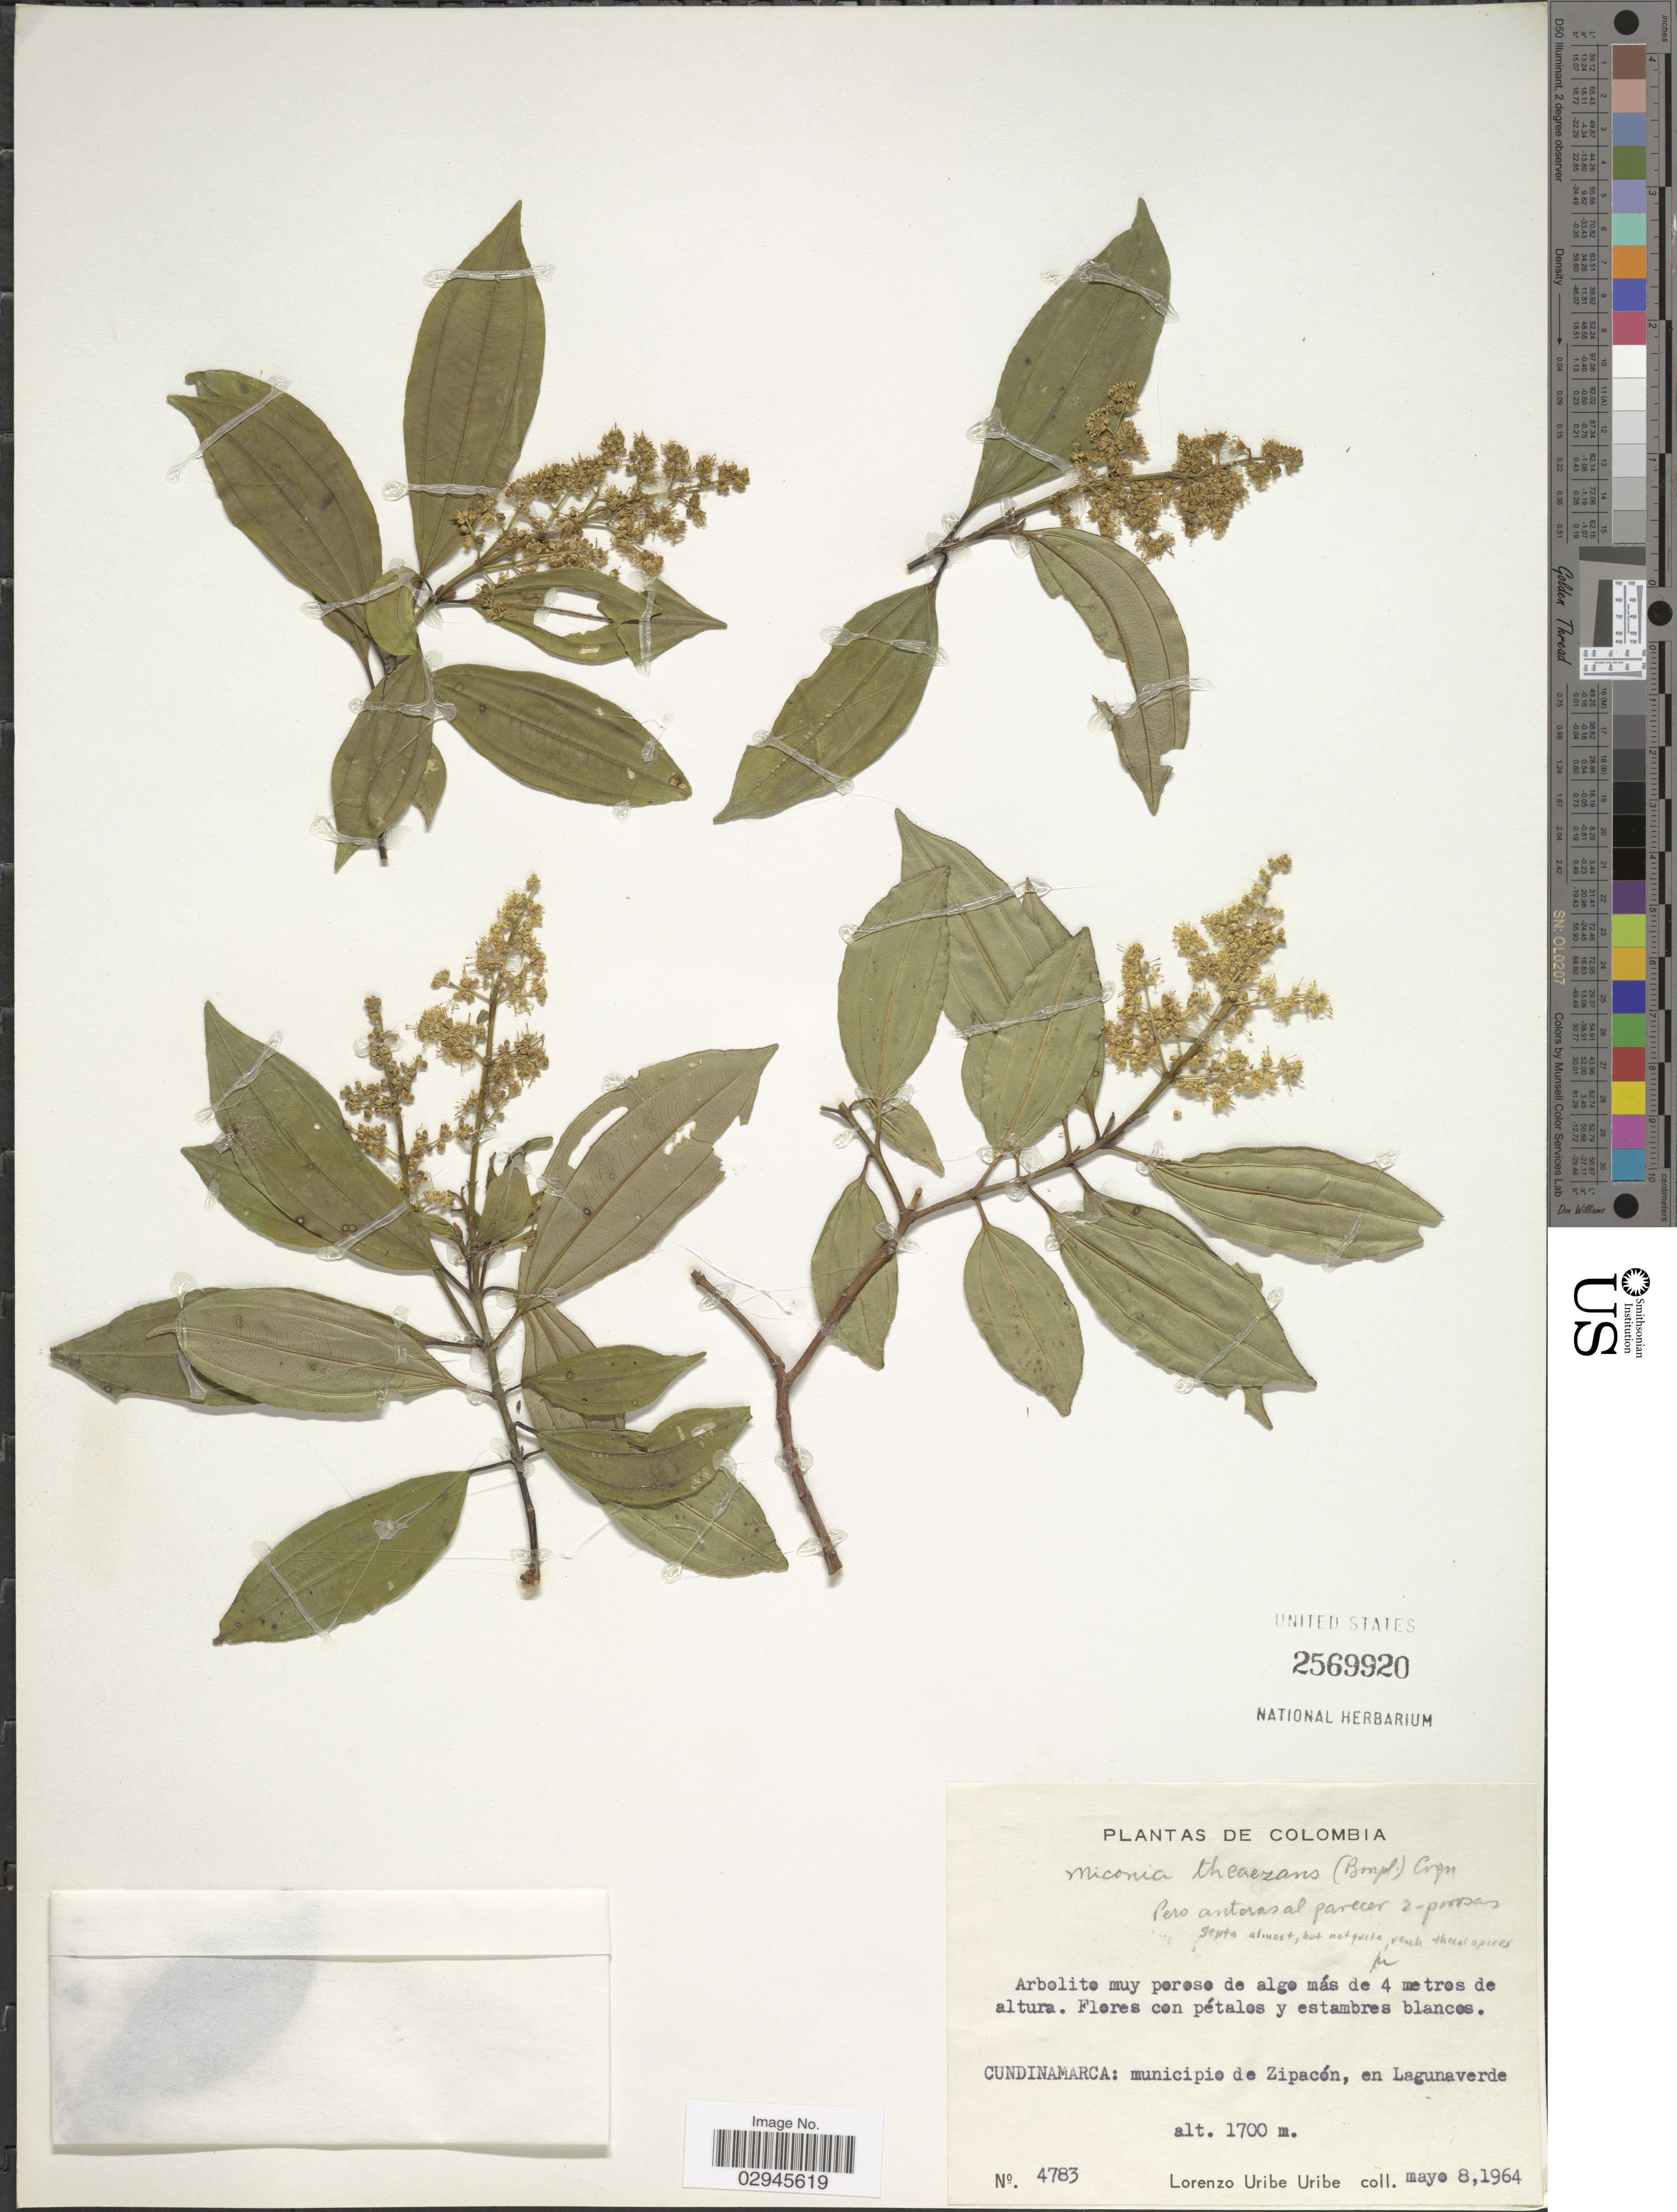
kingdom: Plantae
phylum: Tracheophyta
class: Magnoliopsida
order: Myrtales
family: Melastomataceae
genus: Miconia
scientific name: Miconia sp.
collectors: L. Uribe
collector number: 4783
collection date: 1964-05-08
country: Colombia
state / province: Cundinamarca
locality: Municipio de Zipacón, en Lagunaverde.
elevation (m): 1700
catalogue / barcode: US 2569920